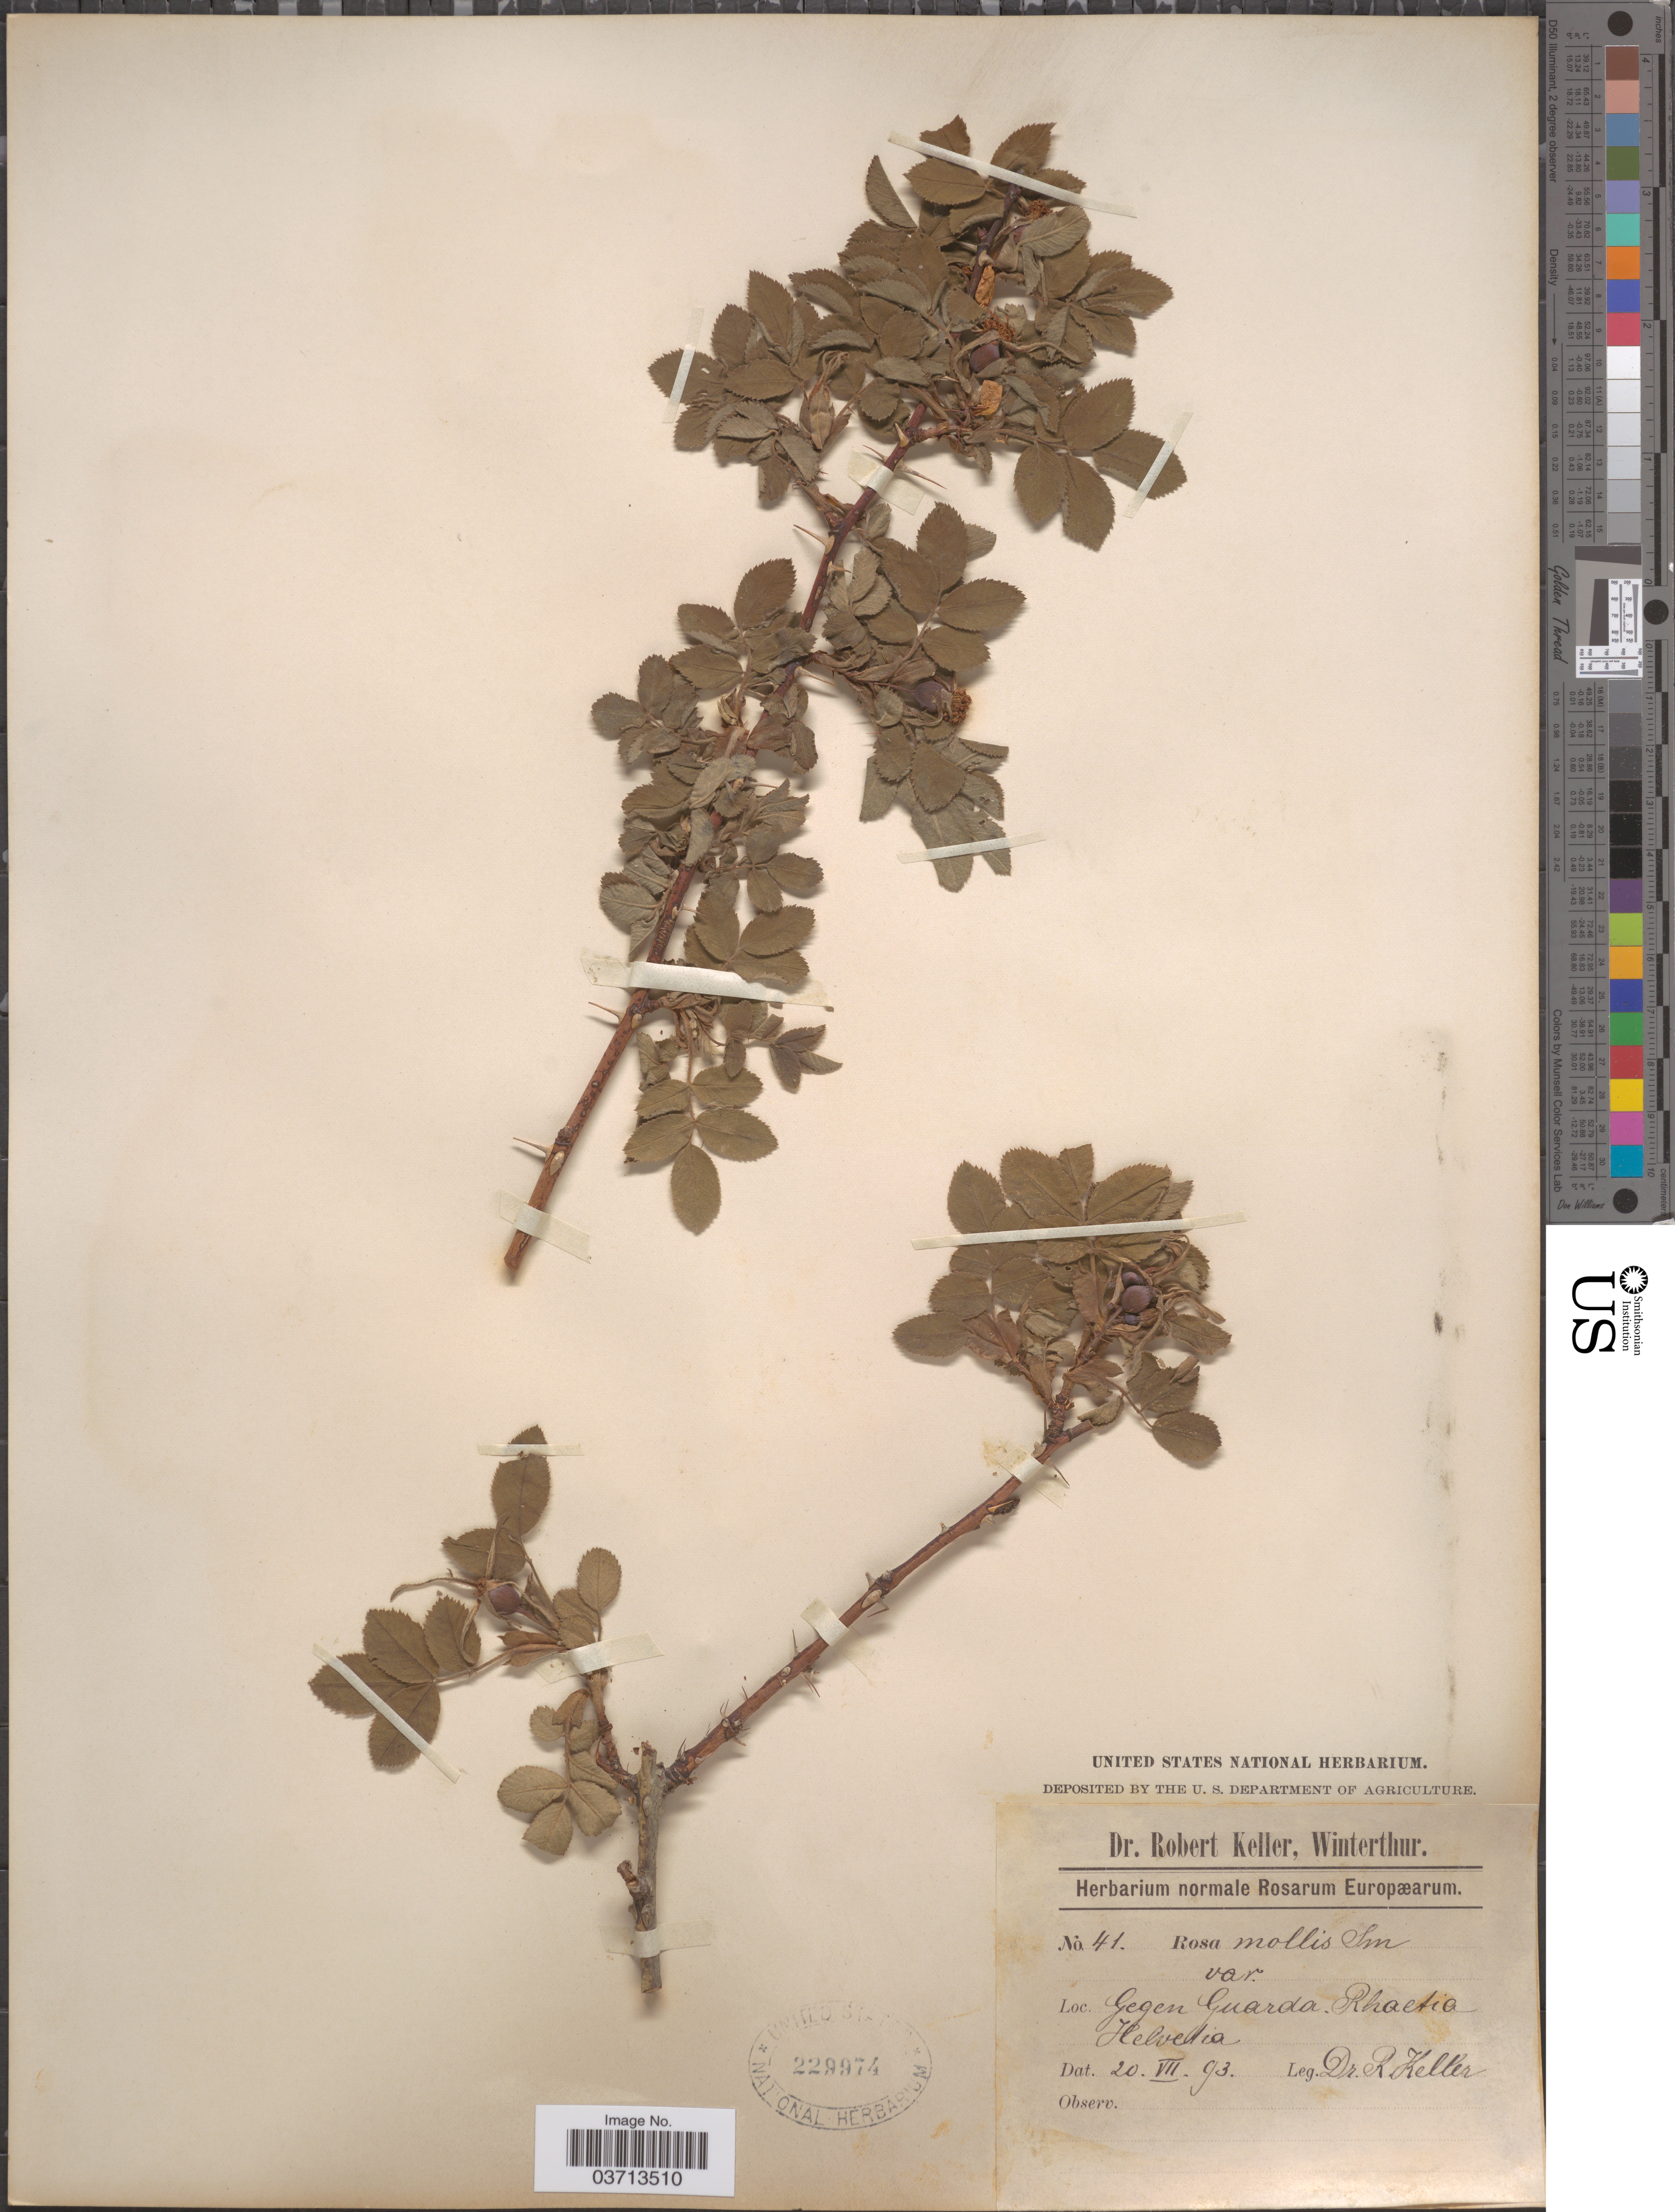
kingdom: Plantae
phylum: Tracheophyta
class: Magnoliopsida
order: Rosales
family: Rosaceae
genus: Rosa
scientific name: Rosa mollis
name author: Sm.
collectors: R. Keller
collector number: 41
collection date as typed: Transcribed d/m/y: 20/7/93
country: Switzerland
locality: Gegen Guarda. Rhaetia Helvetia.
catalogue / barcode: US 229974